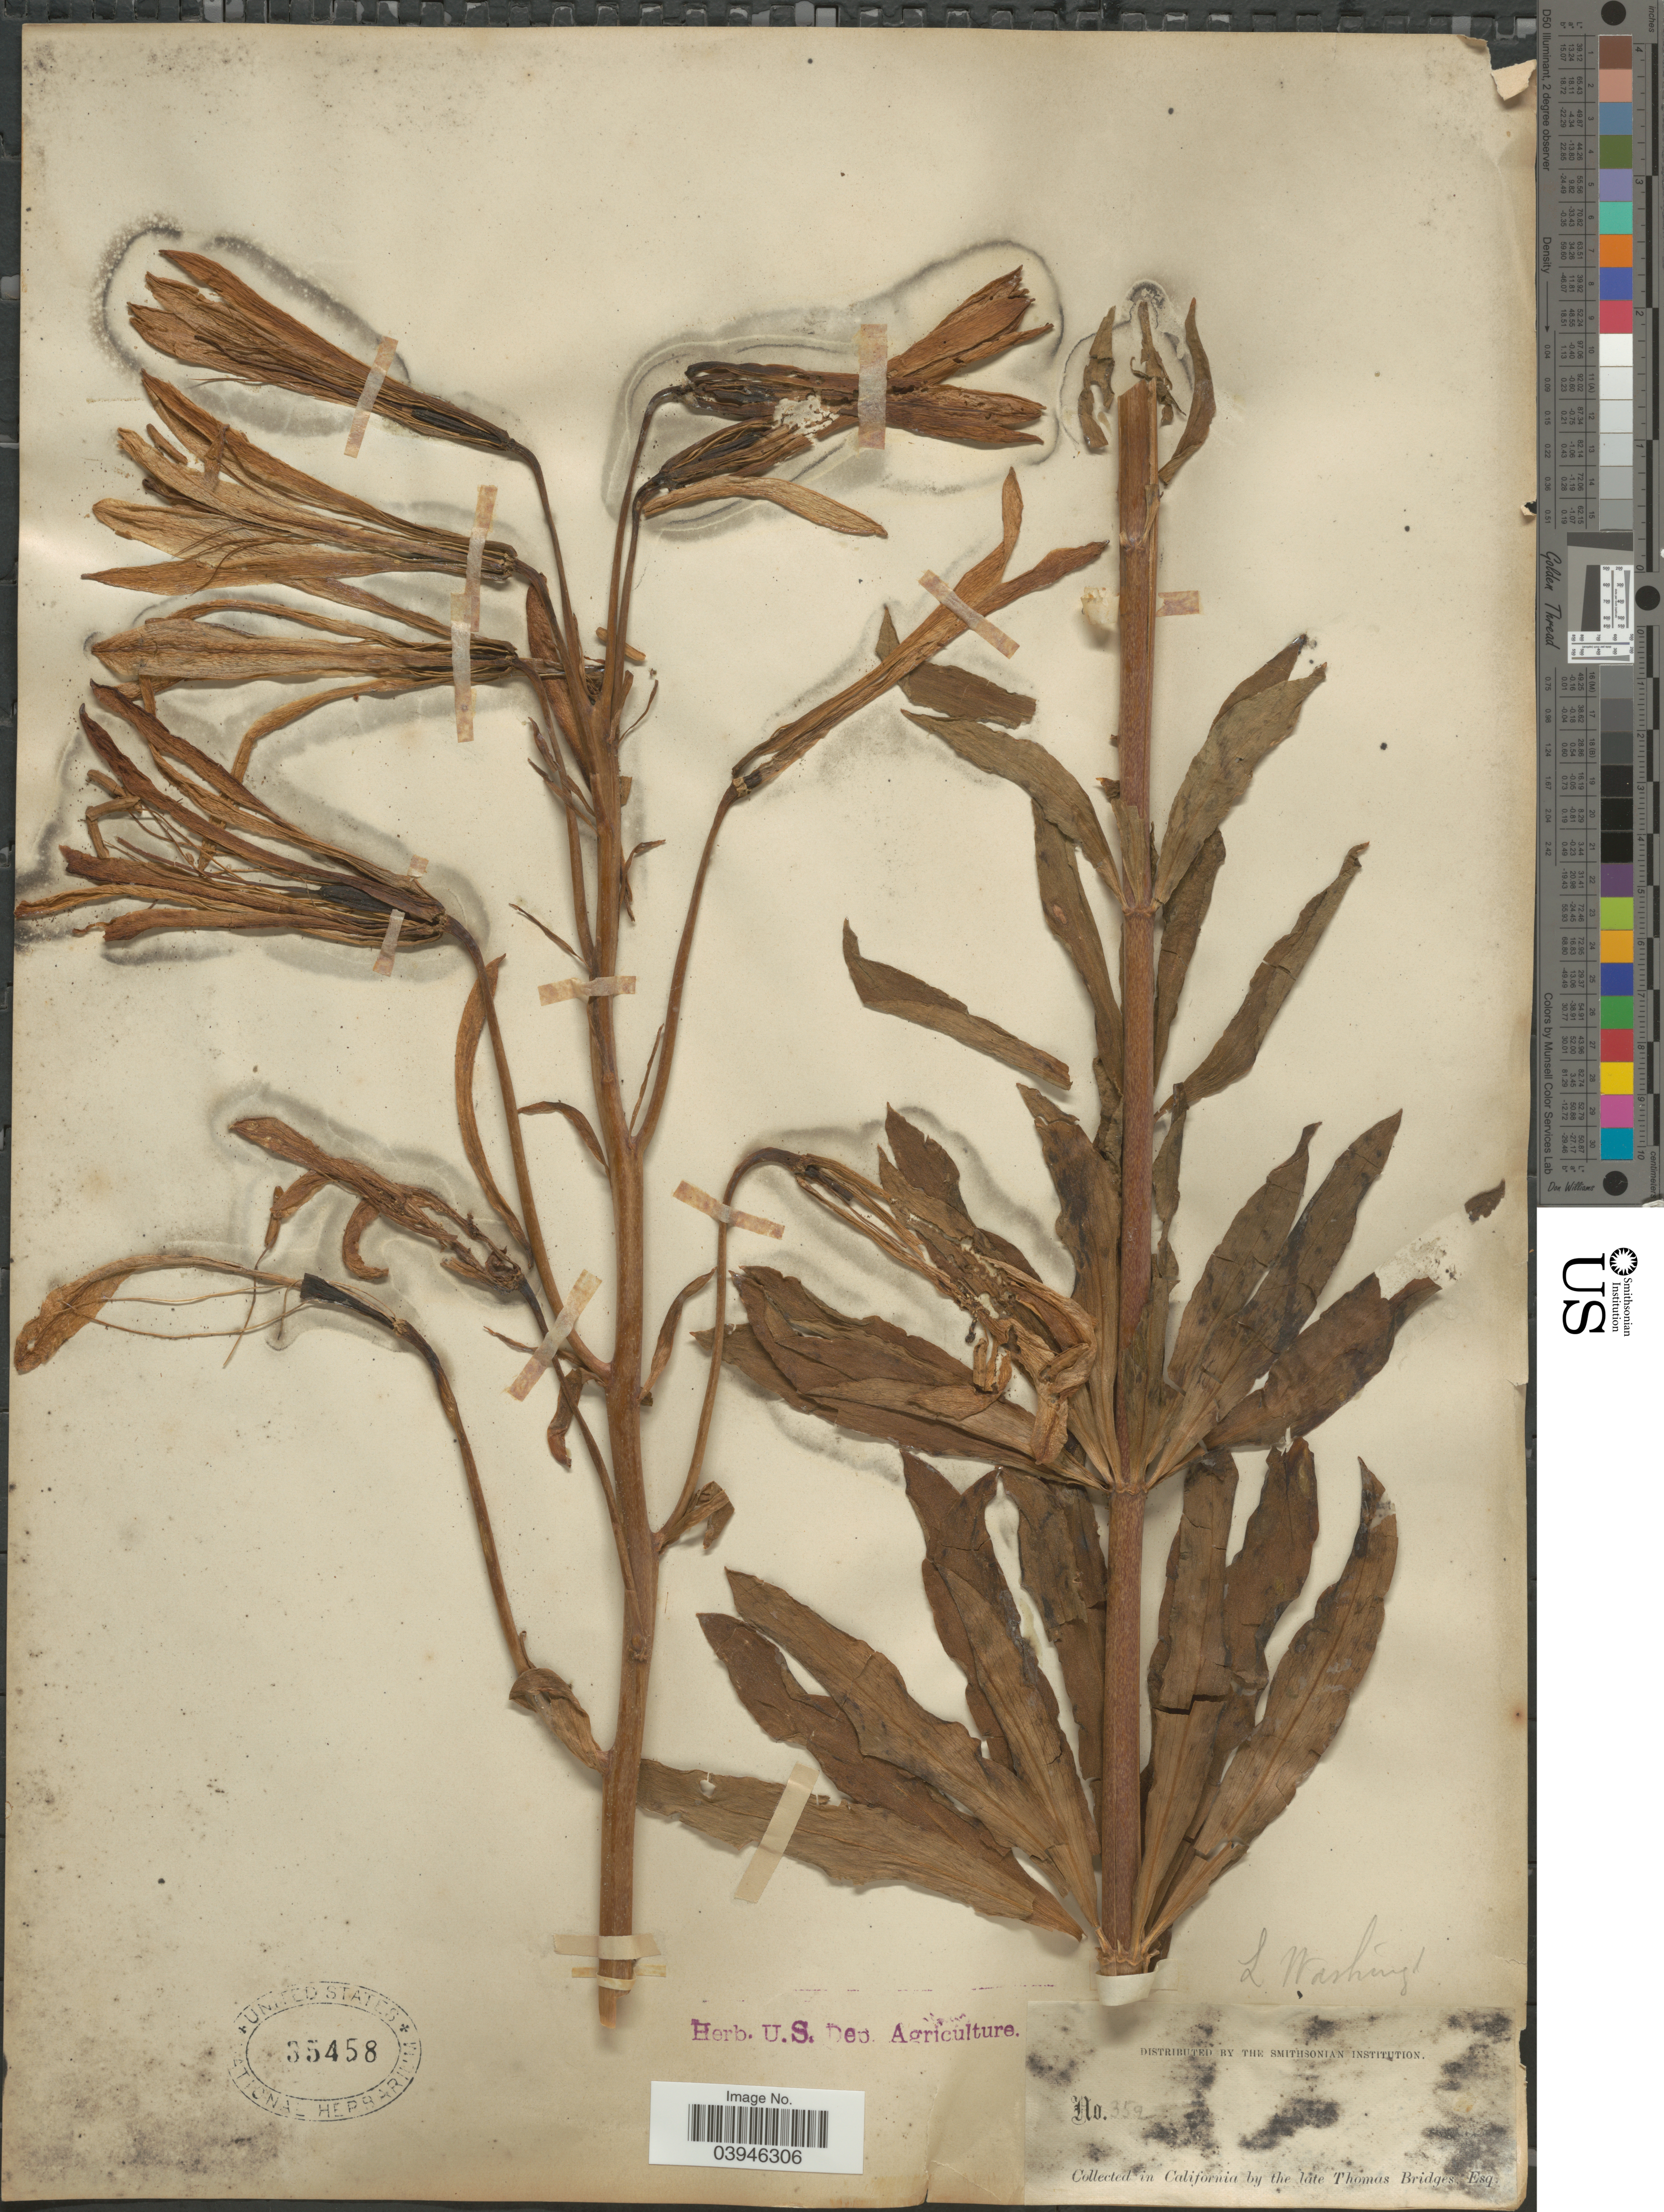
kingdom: Plantae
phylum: Tracheophyta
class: Liliopsida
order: Liliales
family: Liliaceae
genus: Lilium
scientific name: Lilium washingtonianum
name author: Kellogg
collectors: T. Bridges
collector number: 352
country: United States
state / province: California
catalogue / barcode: US 35458